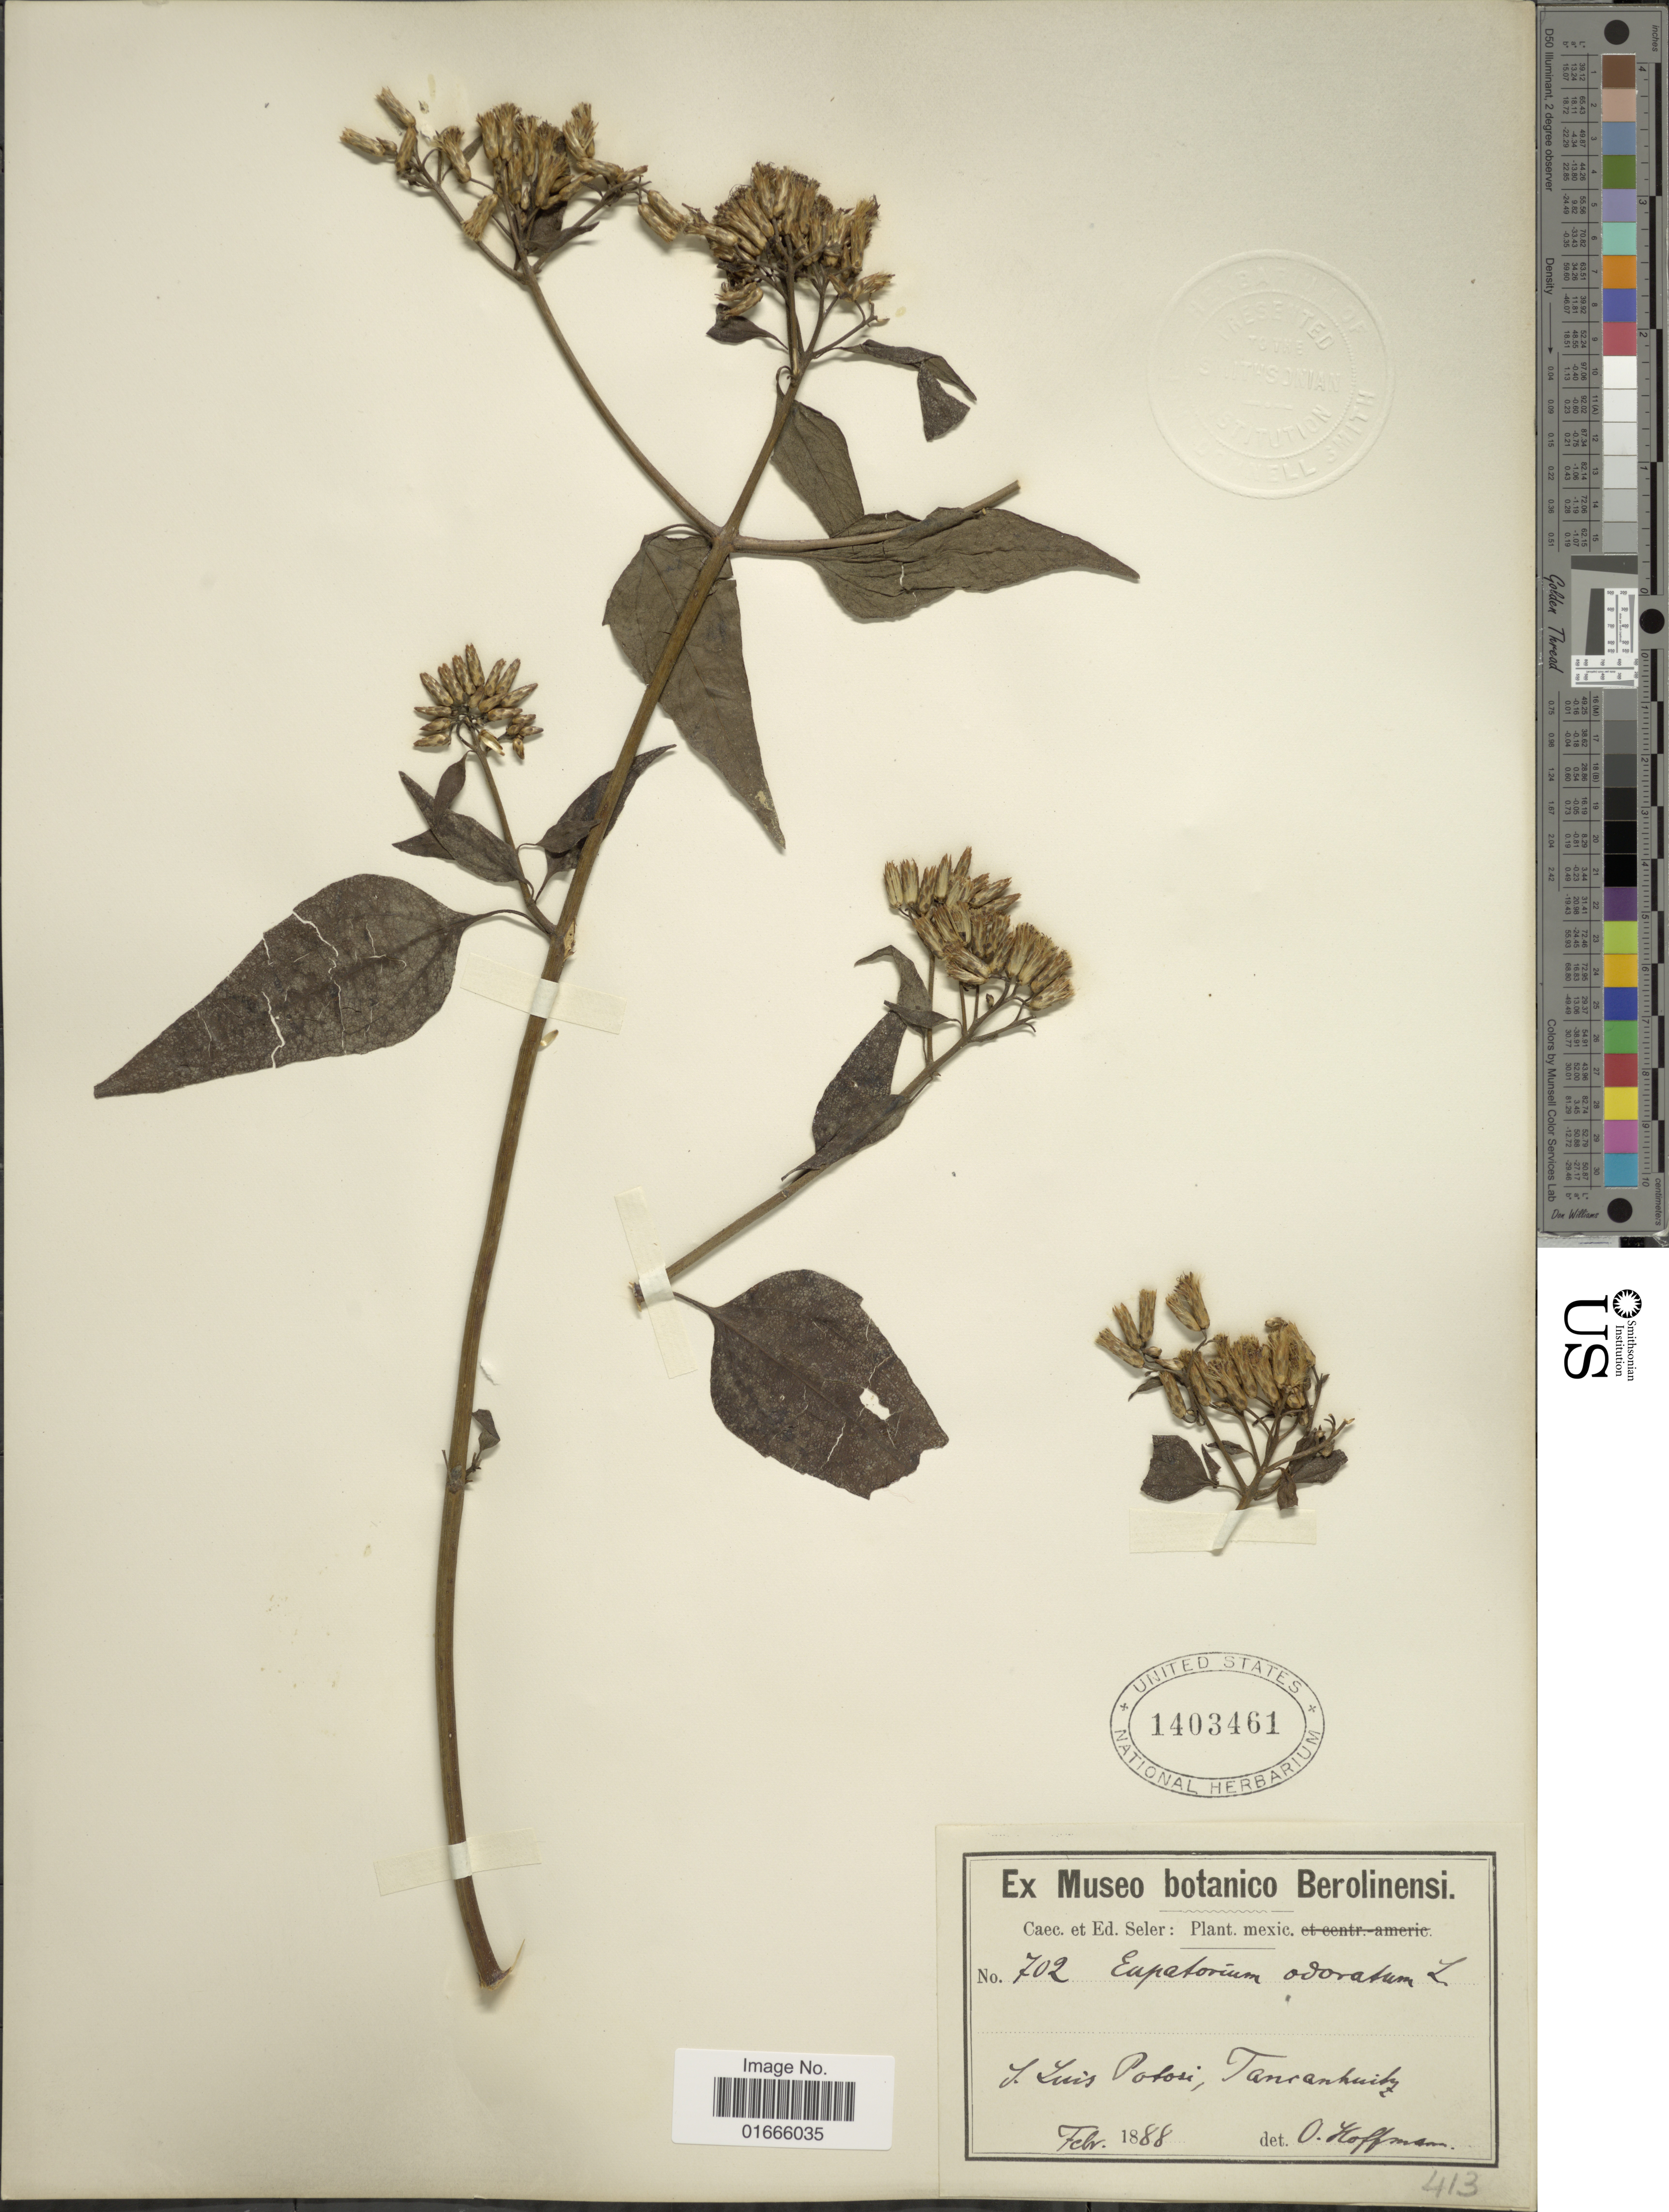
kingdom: Plantae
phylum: Tracheophyta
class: Magnoliopsida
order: Asterales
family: Asteraceae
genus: Chromolaena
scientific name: Chromolaena odorata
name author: (L.) R.M. King & H. Rob.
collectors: E. G. Seler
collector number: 702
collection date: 1888-02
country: Mexico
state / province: San Luis Potosí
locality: Tancanhuitz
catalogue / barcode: US 1403461